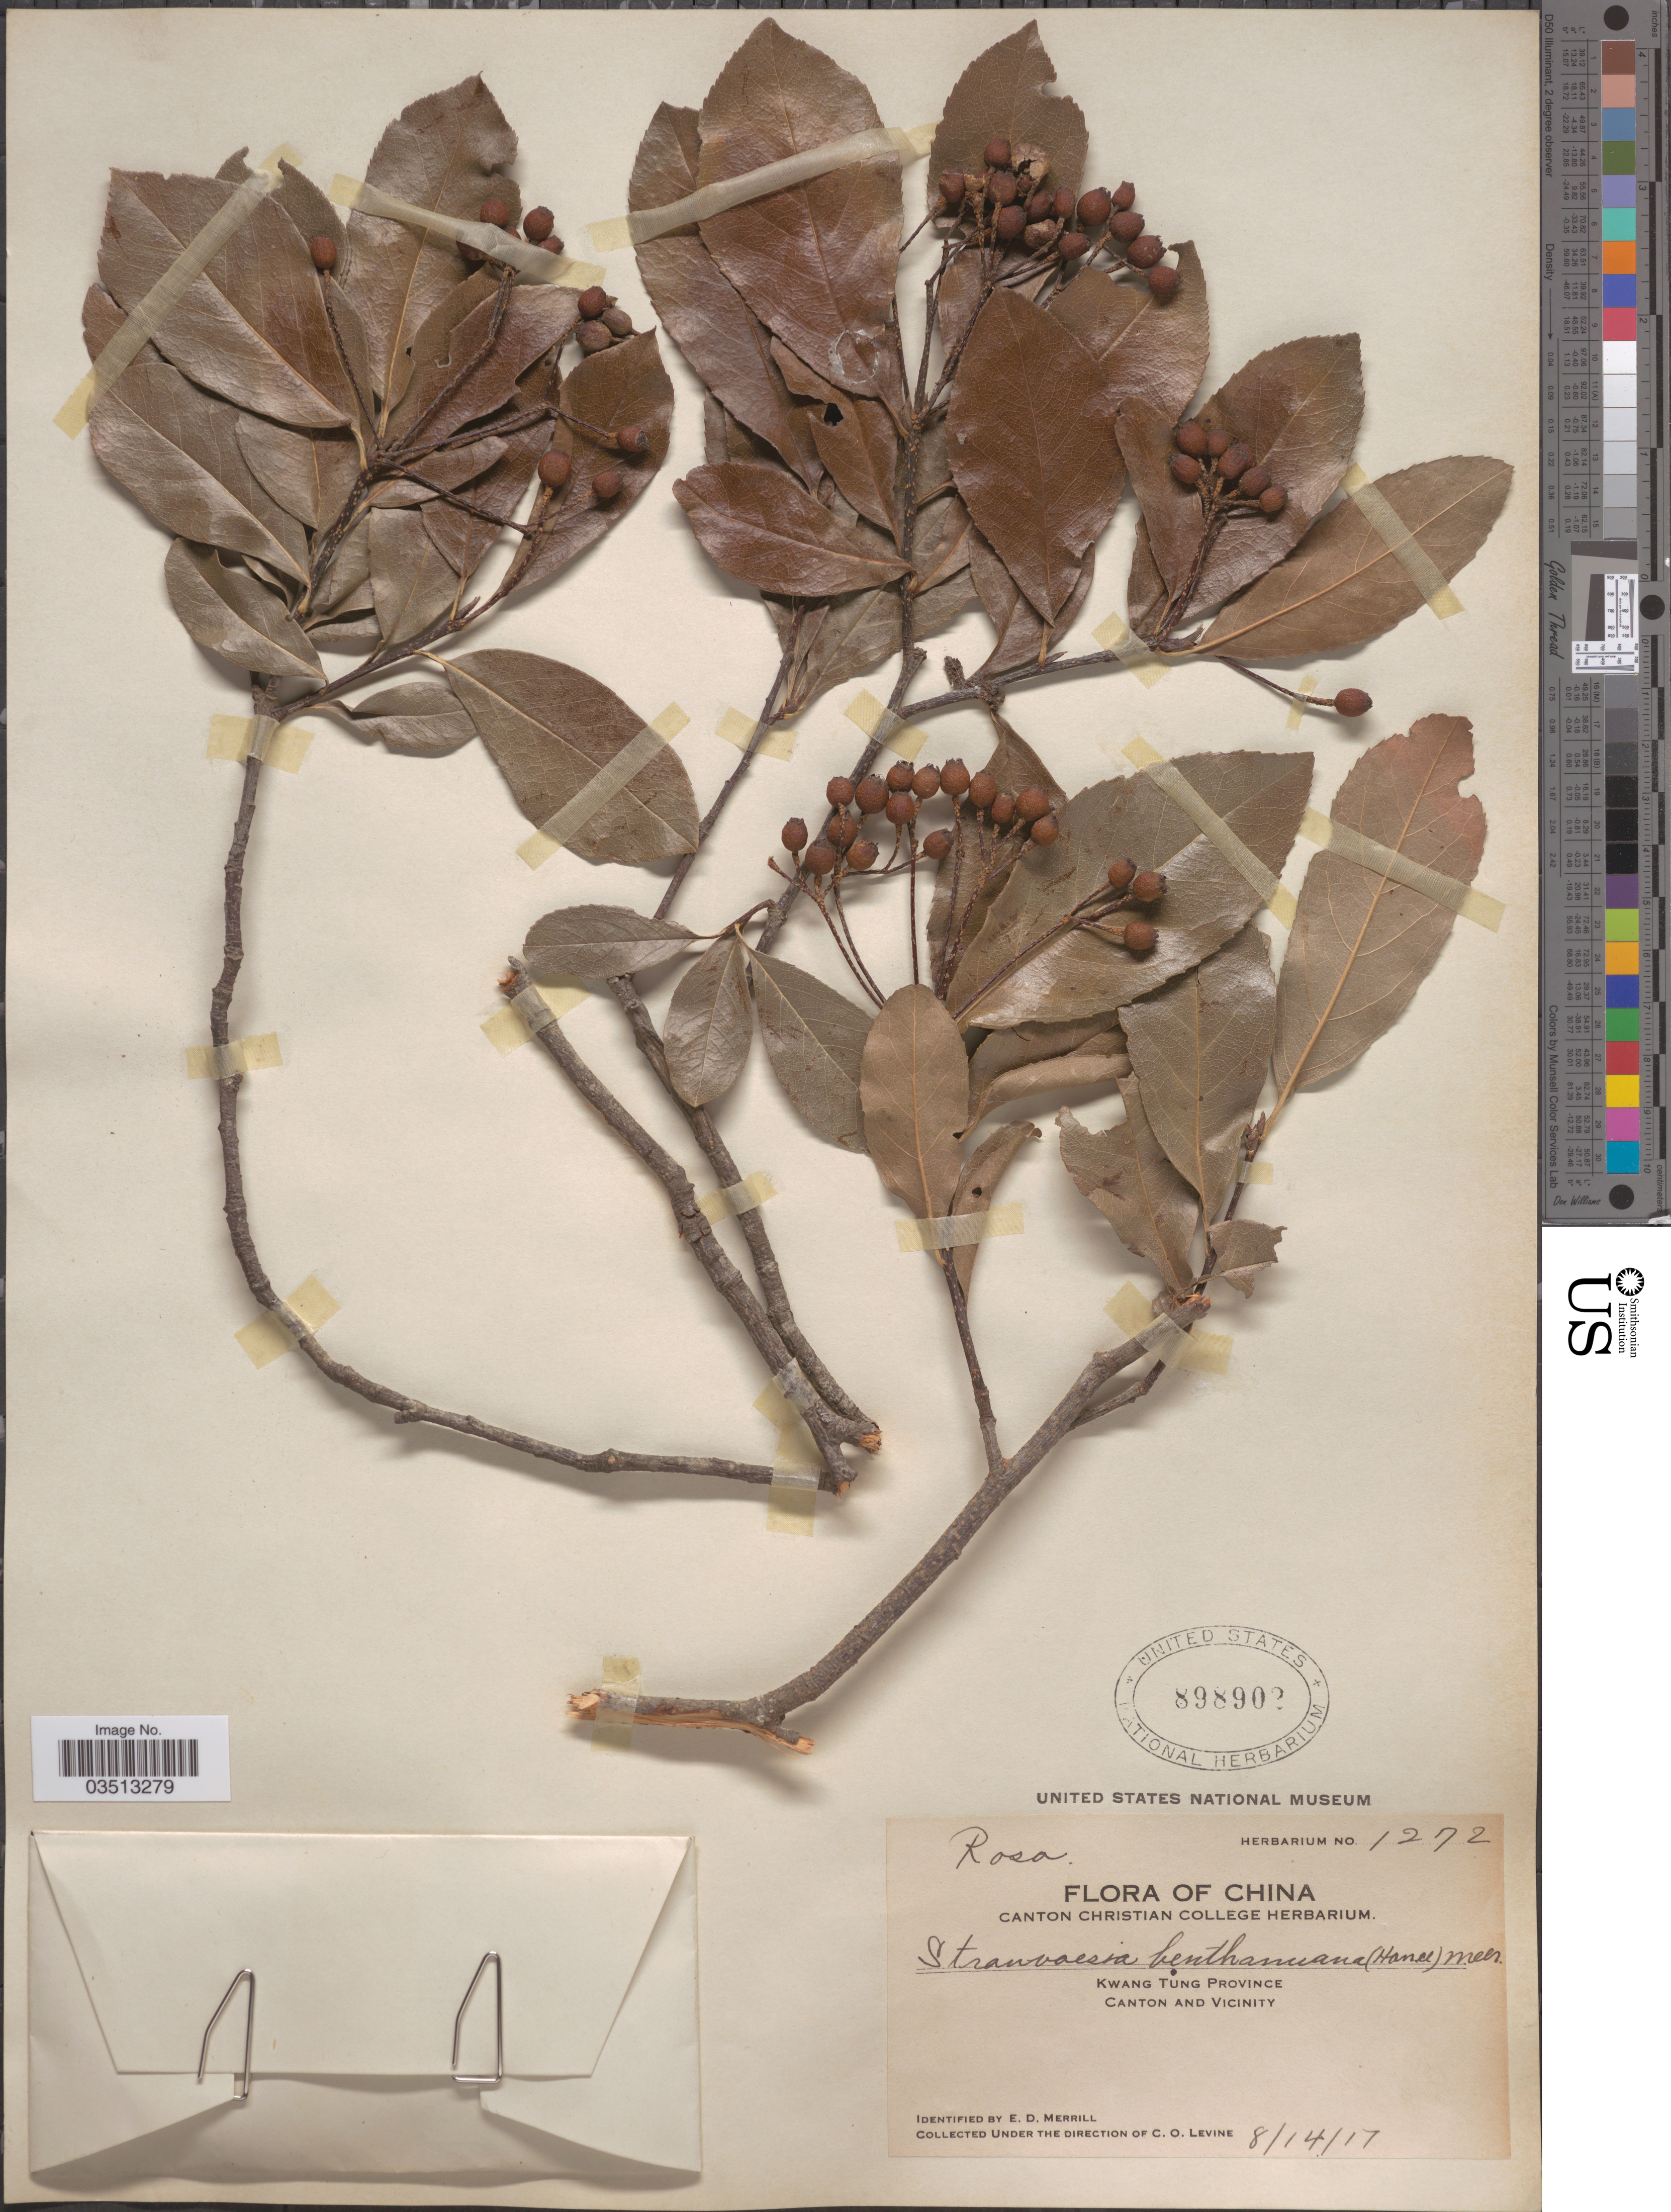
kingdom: Plantae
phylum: Tracheophyta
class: Magnoliopsida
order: Rosales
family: Rosaceae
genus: Stranvaesia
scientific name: Stranvaesia benthamiana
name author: (Hance) Merr.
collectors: C. O. Levine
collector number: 1272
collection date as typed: Transcribed d/m/y: 14/8/17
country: China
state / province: Guangdong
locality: Kwang Tung Province. Canton and Vicinity.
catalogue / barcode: US 898902